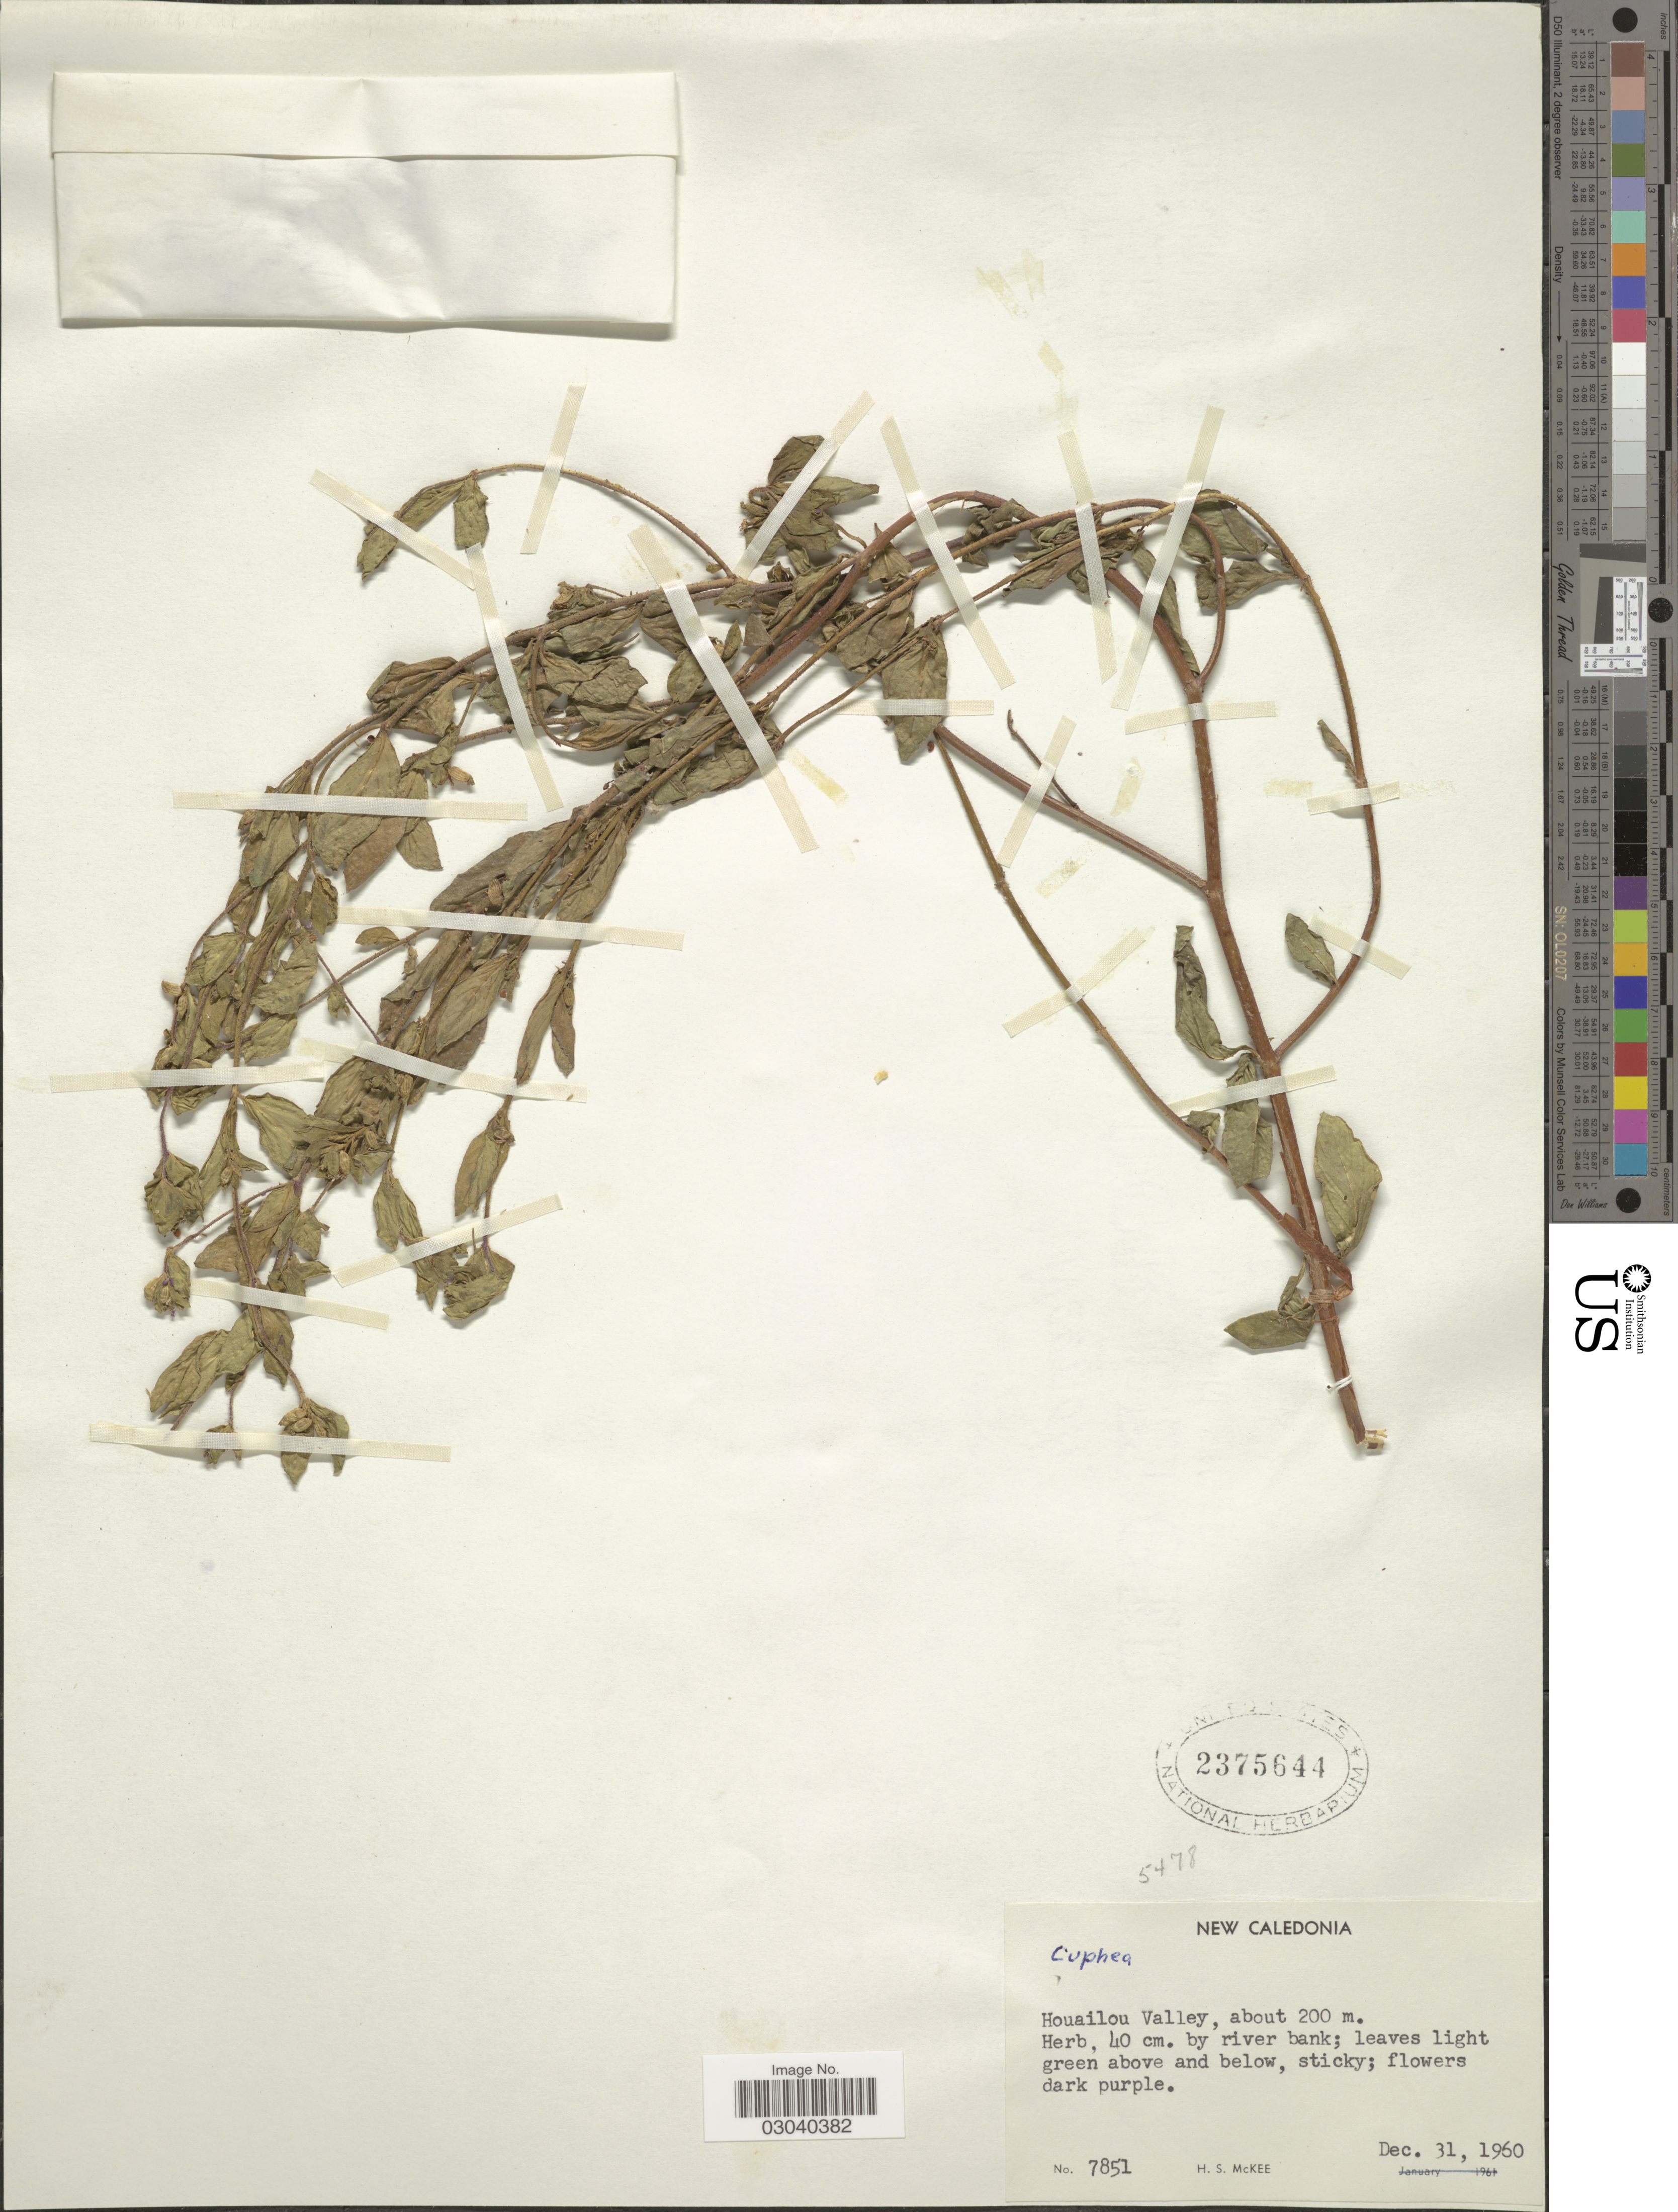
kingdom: Plantae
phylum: Tracheophyta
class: Magnoliopsida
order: Myrtales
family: Lythraceae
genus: Cuphea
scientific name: Cuphea sp.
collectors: H. S. McKee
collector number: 7851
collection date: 1960-12-31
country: New Caledonia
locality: Houailou Valley.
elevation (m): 200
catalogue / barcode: US 2375644